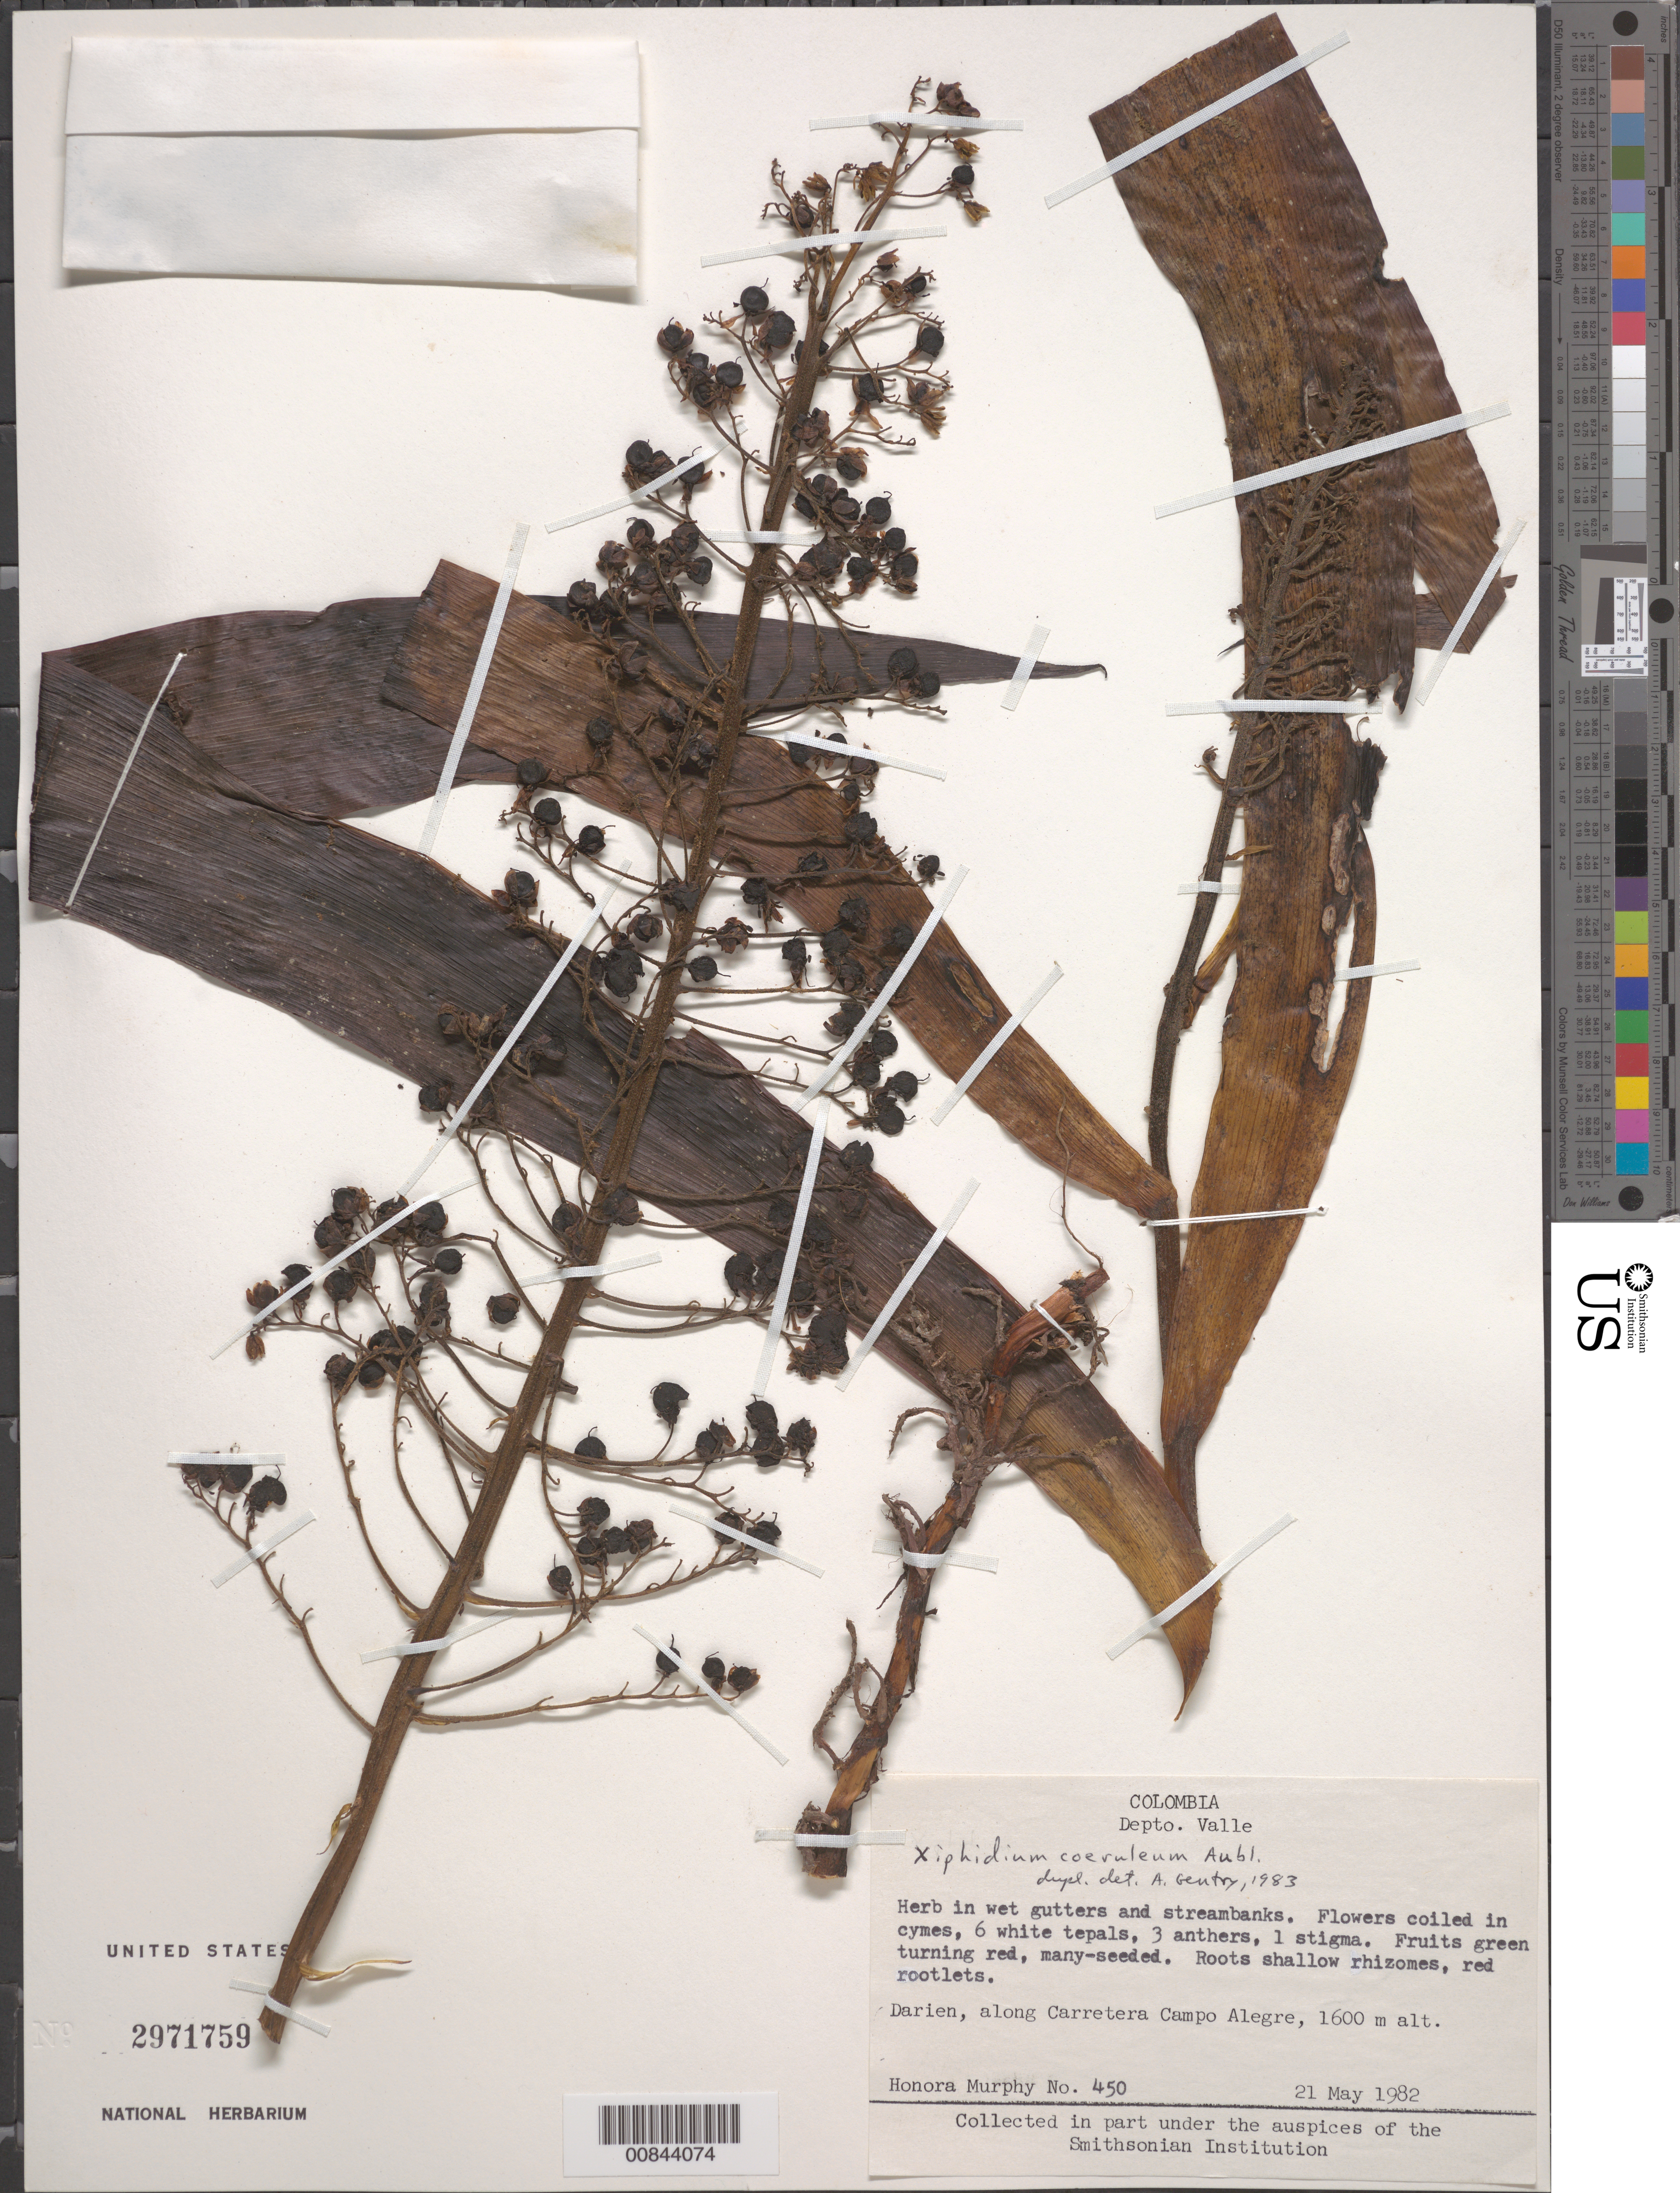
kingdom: Plantae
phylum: Tracheophyta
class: Liliopsida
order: Commelinales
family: Haemodoraceae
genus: Xiphidium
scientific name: Xiphidium caeruleum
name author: Aubl.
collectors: H. Murphy et al.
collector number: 450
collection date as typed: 21 May 1982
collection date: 1982-05-21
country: Colombia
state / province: Valle del Cauca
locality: Darien, along Carretera Campo Alegre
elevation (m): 1600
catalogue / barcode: US 2971759